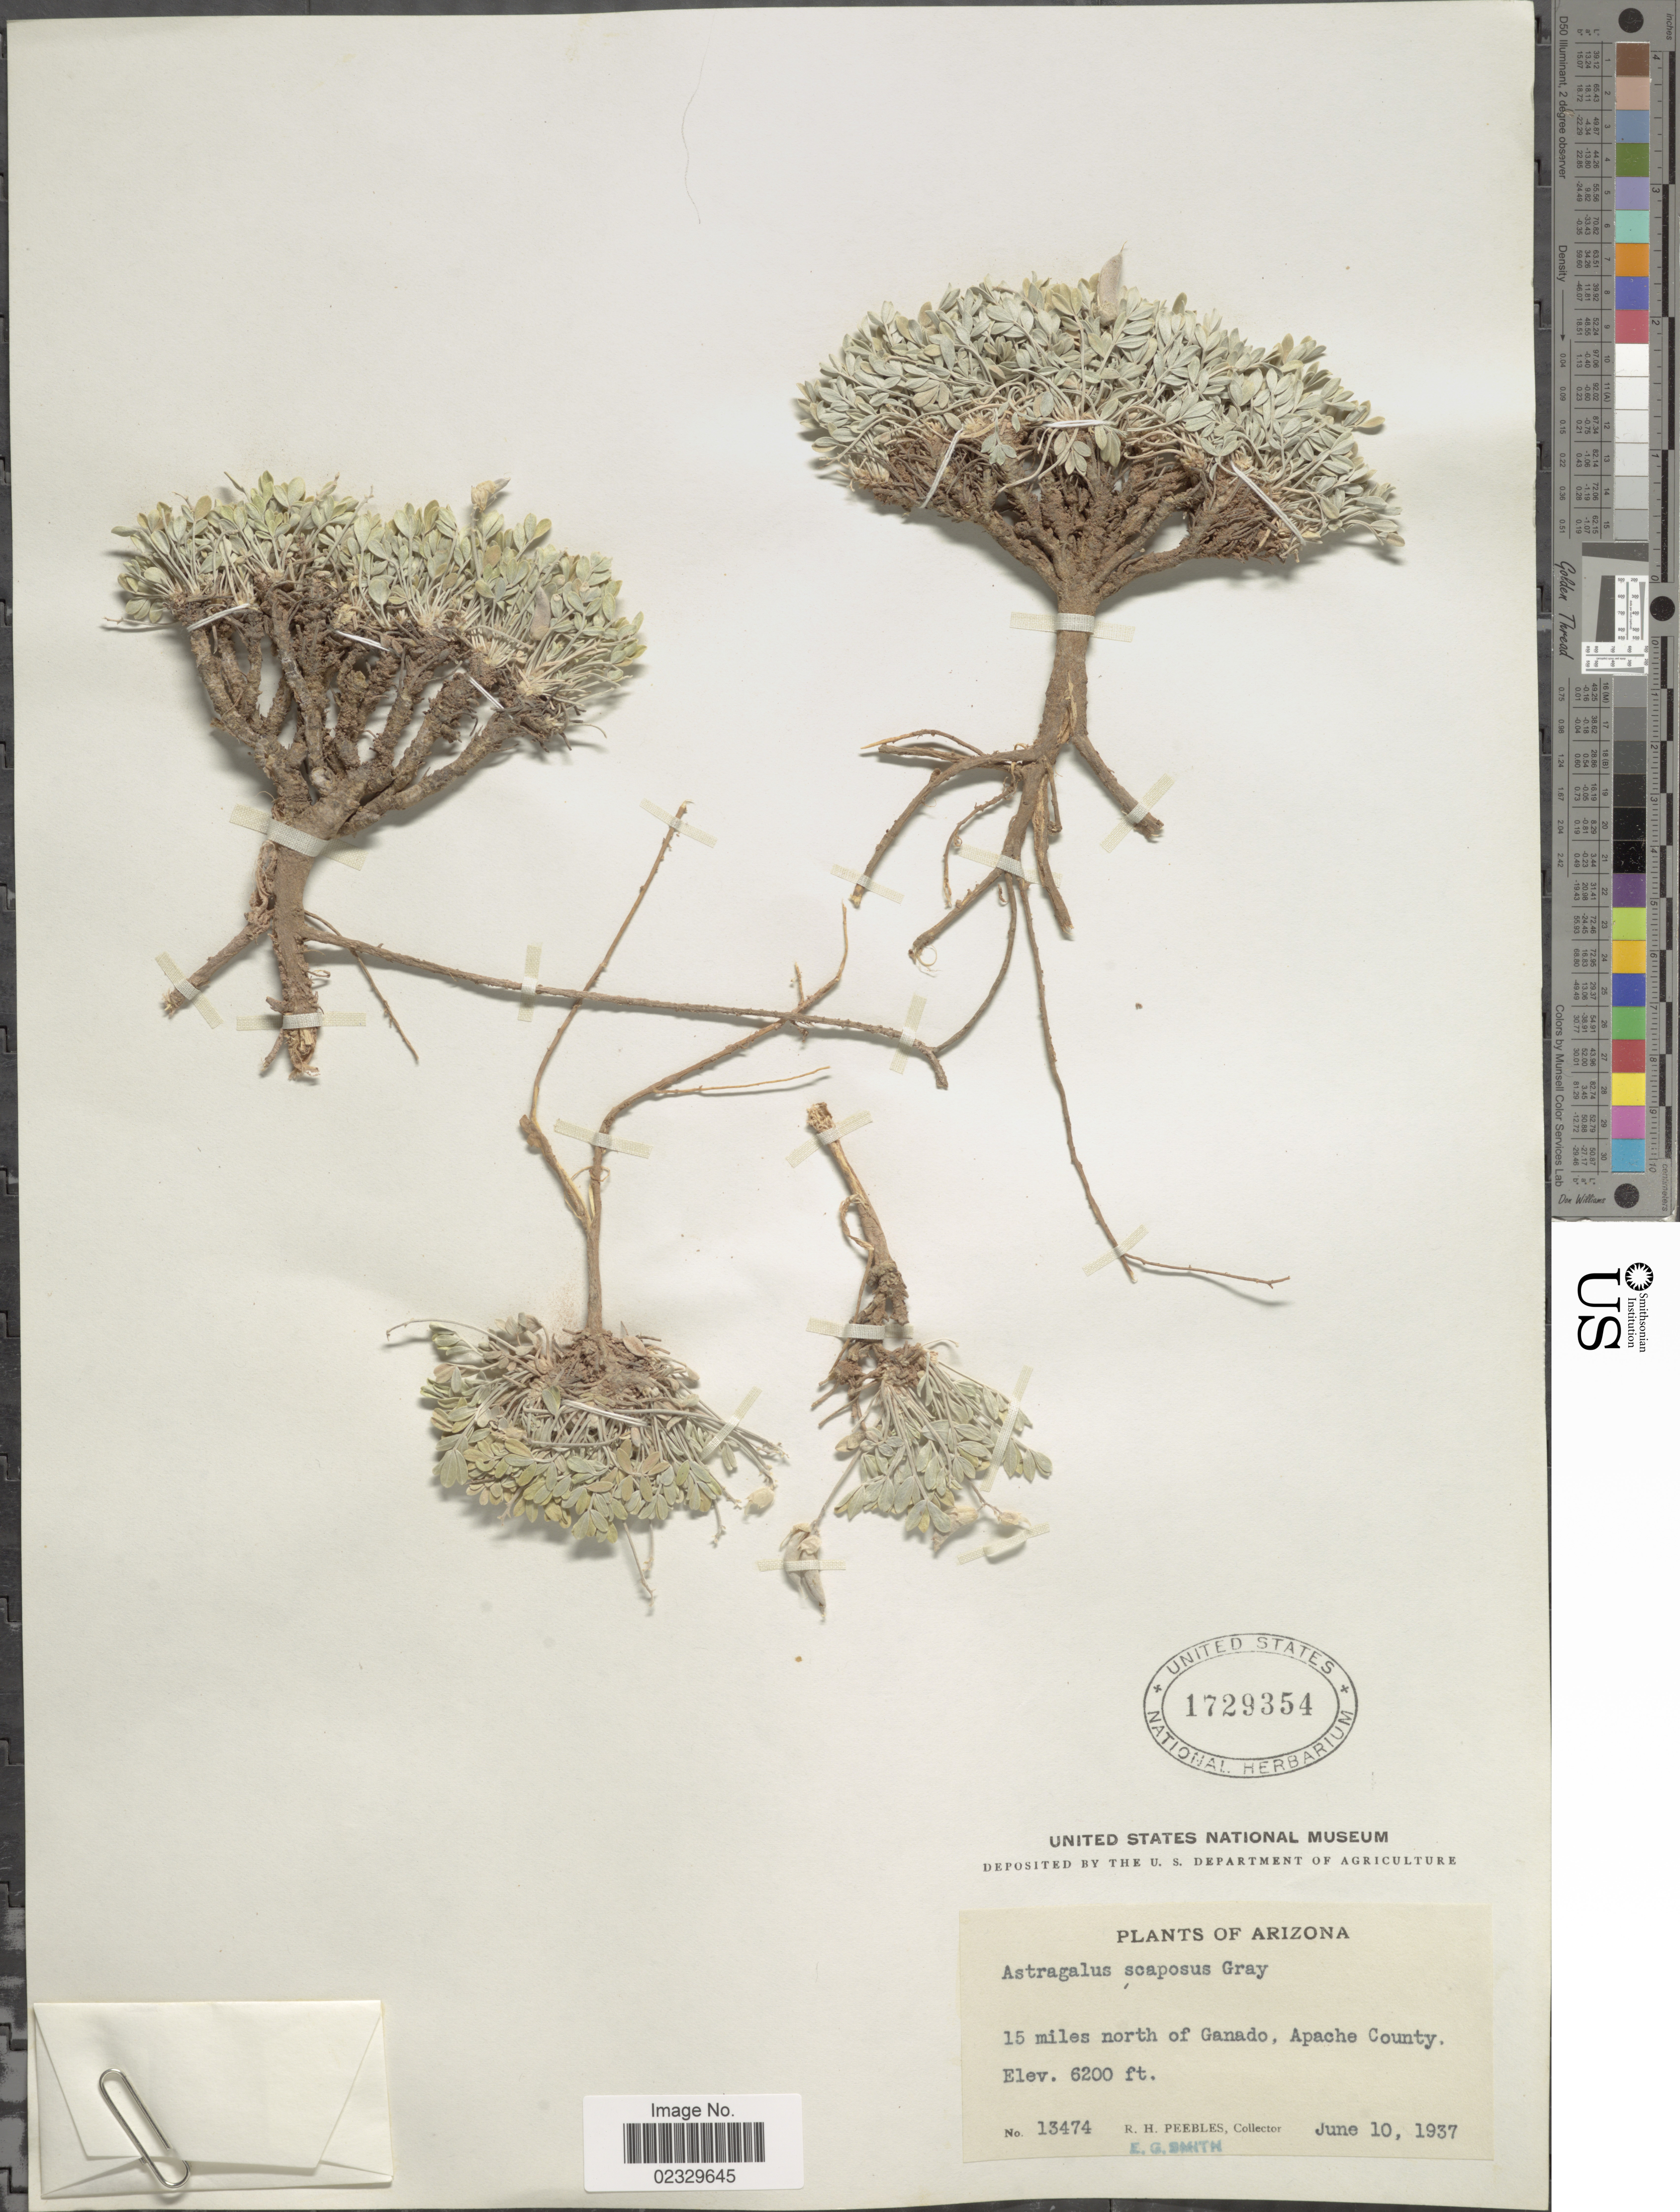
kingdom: Plantae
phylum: Tracheophyta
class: Magnoliopsida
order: Fabales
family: Fabaceae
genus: Astragalus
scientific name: Astragalus calycosus var. scaposus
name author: (A. Gray) M.E. Jones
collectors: R. H. Peebles & E. G. Smith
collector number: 13474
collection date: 1937-06-10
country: United States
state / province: Arizona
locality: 15 miles north of Ganado, Apache County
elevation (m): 1890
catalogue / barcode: US 1729354